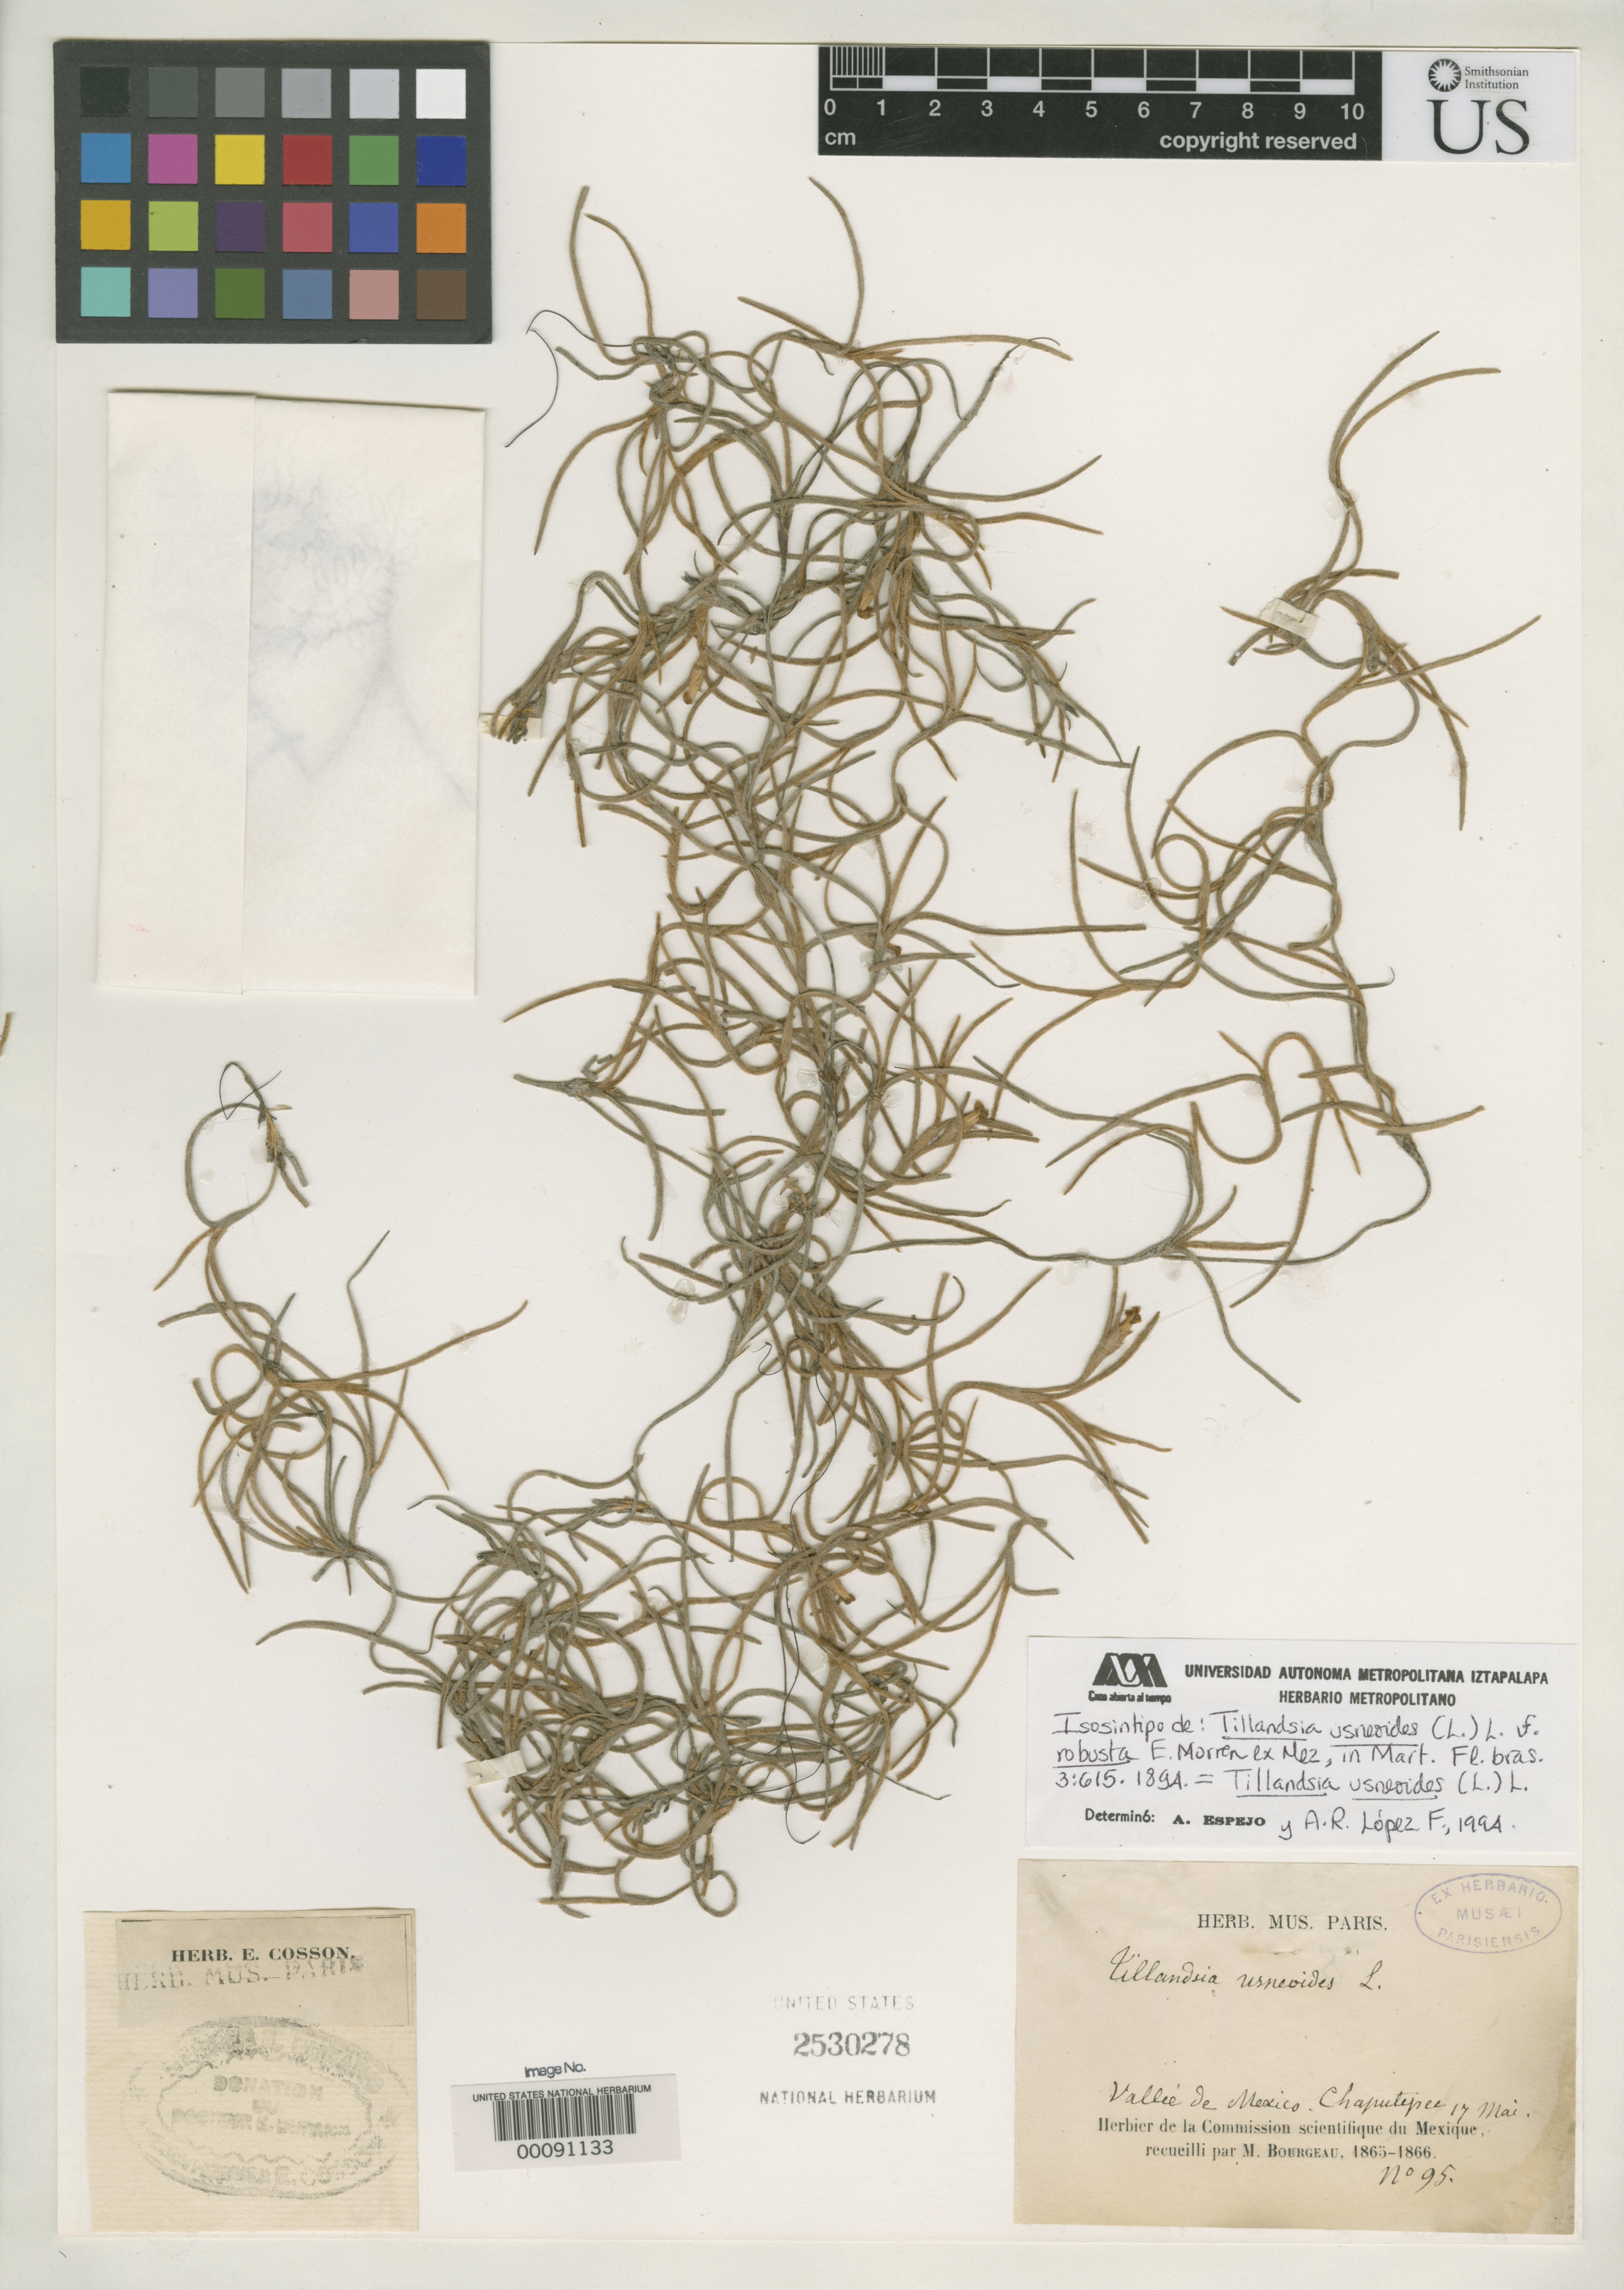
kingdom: Plantae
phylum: Tracheophyta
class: Liliopsida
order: Poales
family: Bromeliaceae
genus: Tillandsia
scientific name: Tillandsia usneoides f. robusta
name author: É. Morren ex Mez in Mart.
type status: Syntype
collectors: E. Bourgeau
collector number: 95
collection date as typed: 17 May 1865 to 17 May 1866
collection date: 1865-05-17/1866-05-17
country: Mexico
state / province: México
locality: Chapultepec.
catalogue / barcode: US 2530278